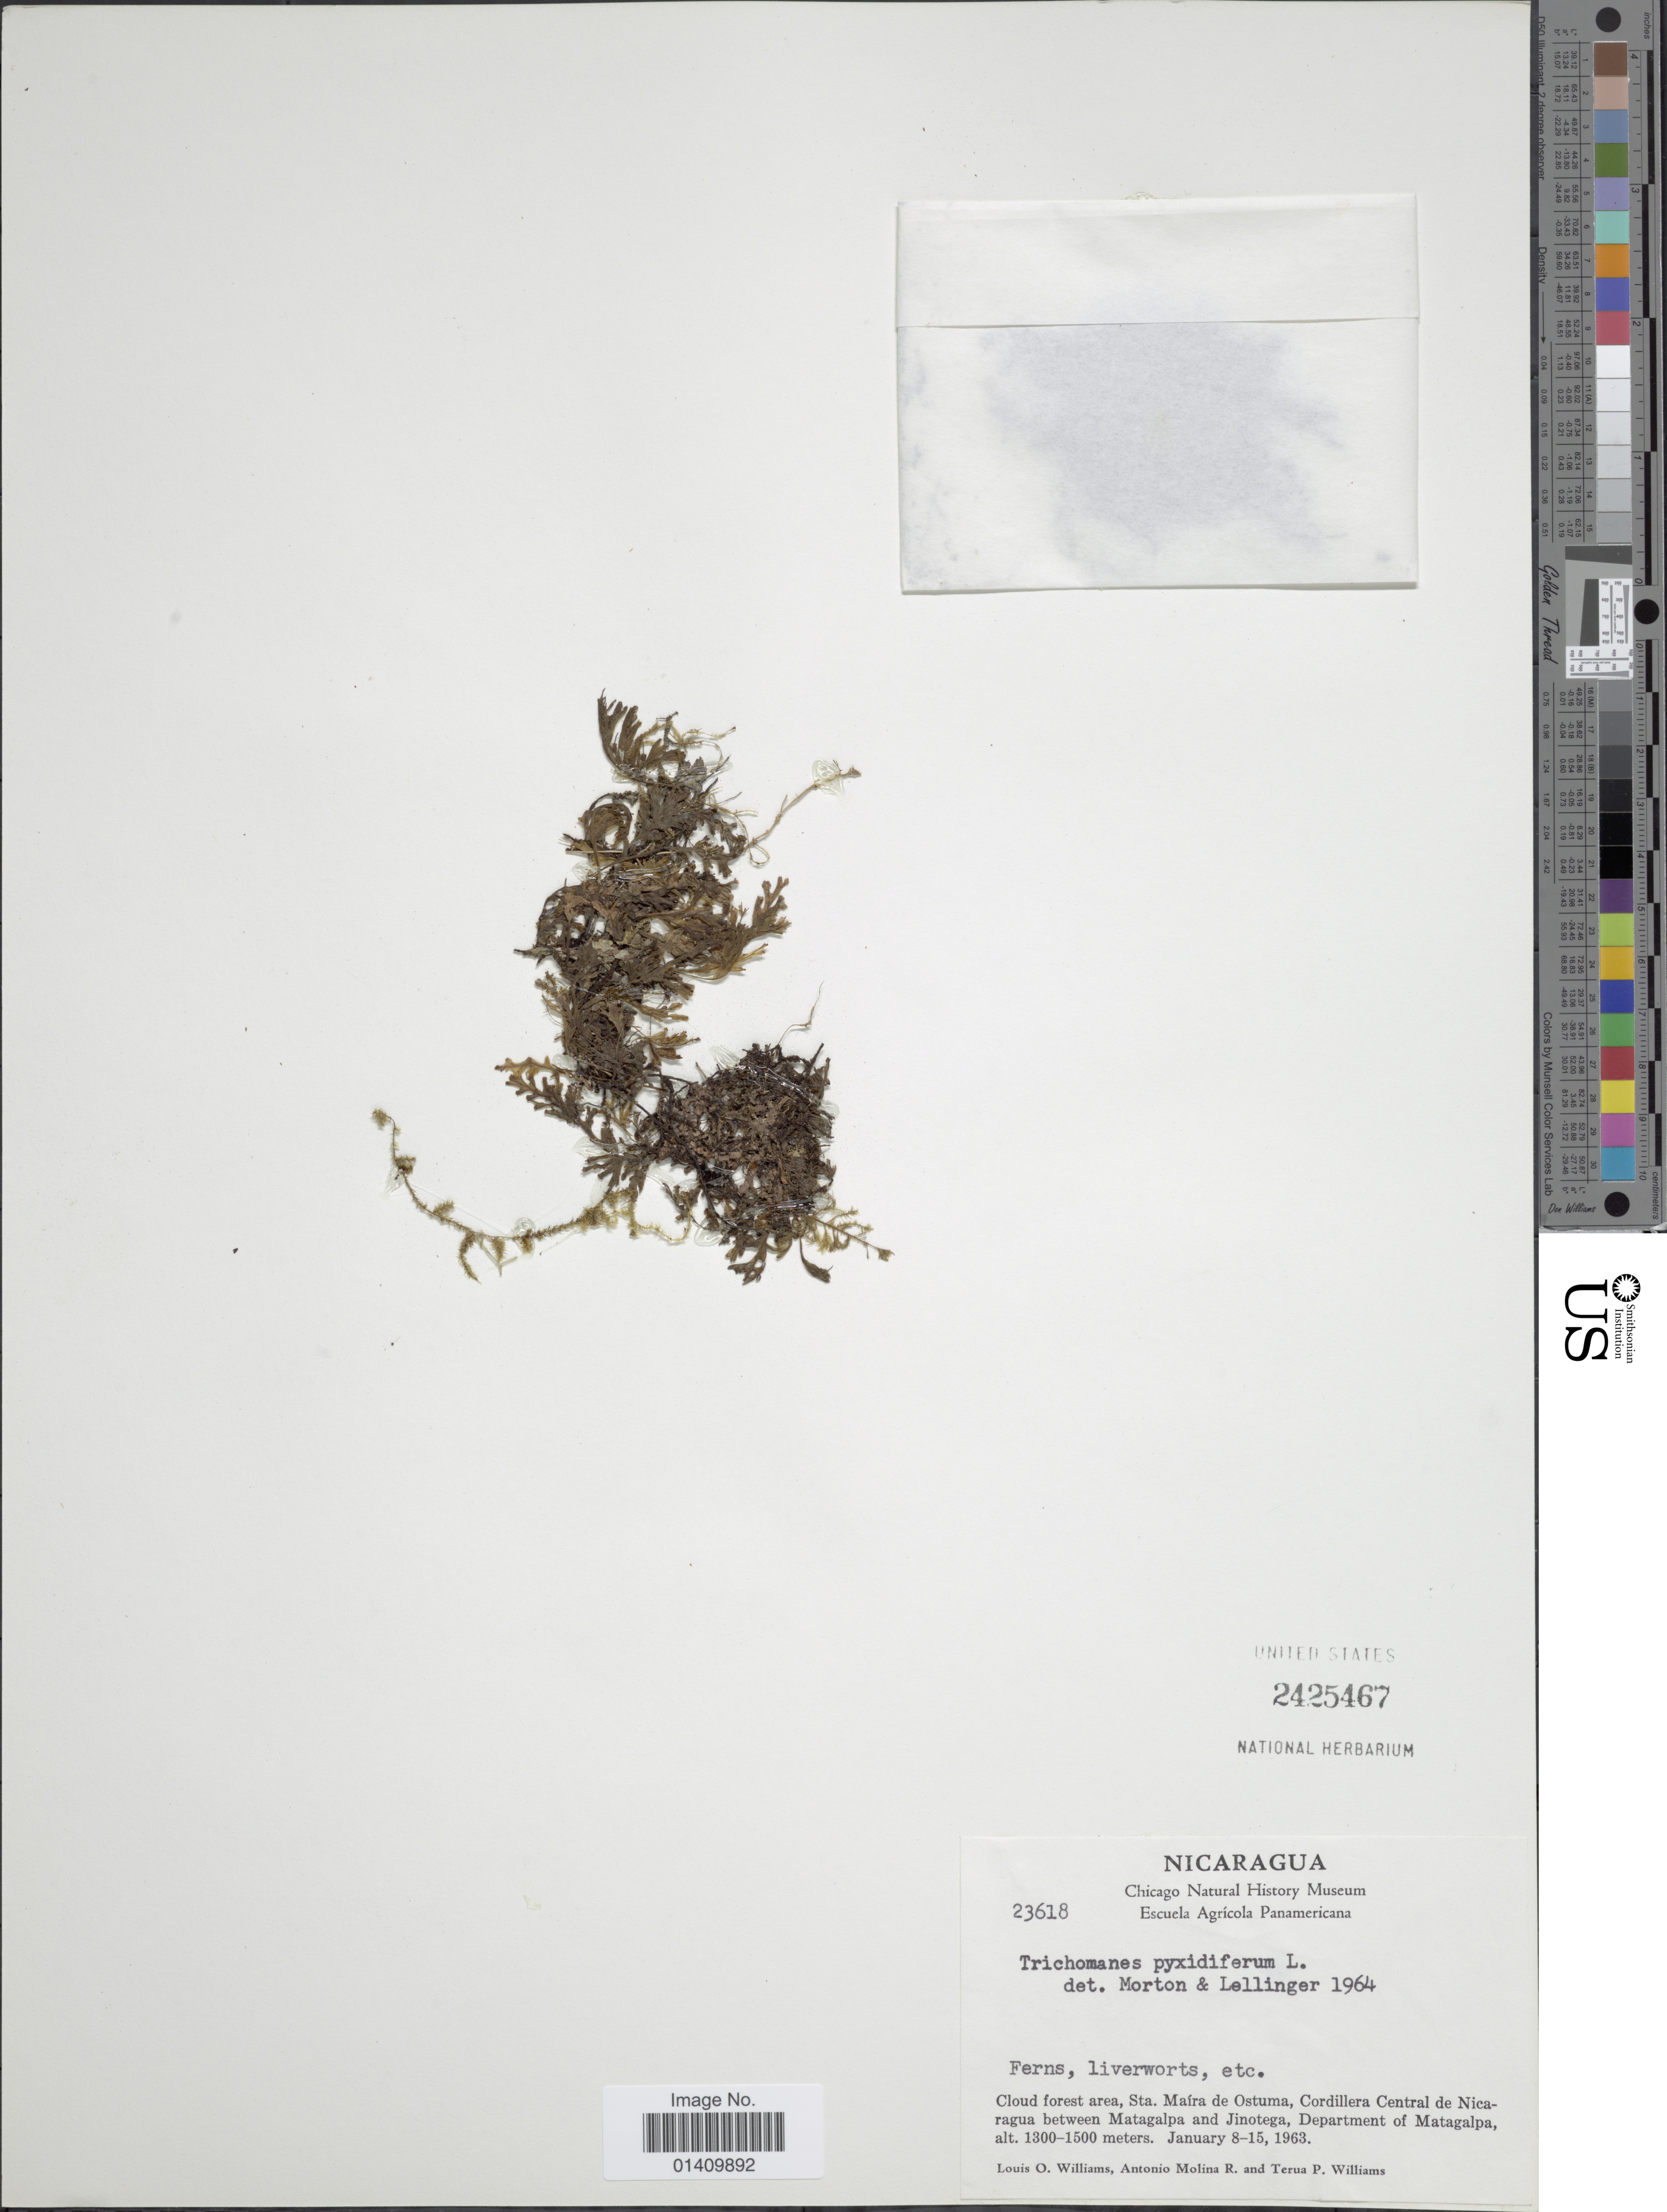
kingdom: Plantae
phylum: Tracheophyta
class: Polypodiopsida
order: Hymenophyllales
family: Hymenophyllaceae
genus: Polyphlebium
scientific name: Polyphlebium pyxidiferum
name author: (L.) Ebihara & Dubuisson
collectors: L. O. Williams, A. Molina R. & T. P. Williams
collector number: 23618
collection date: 1963-01-08/1963-01-15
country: Nicaragua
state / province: Matagalpa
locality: Cloud forest area, sta Maria de Ostuma Cordillera Central de Nicaragua between Matagalpa and Jinotega department of Matagalpa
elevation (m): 1300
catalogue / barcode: US 2425467